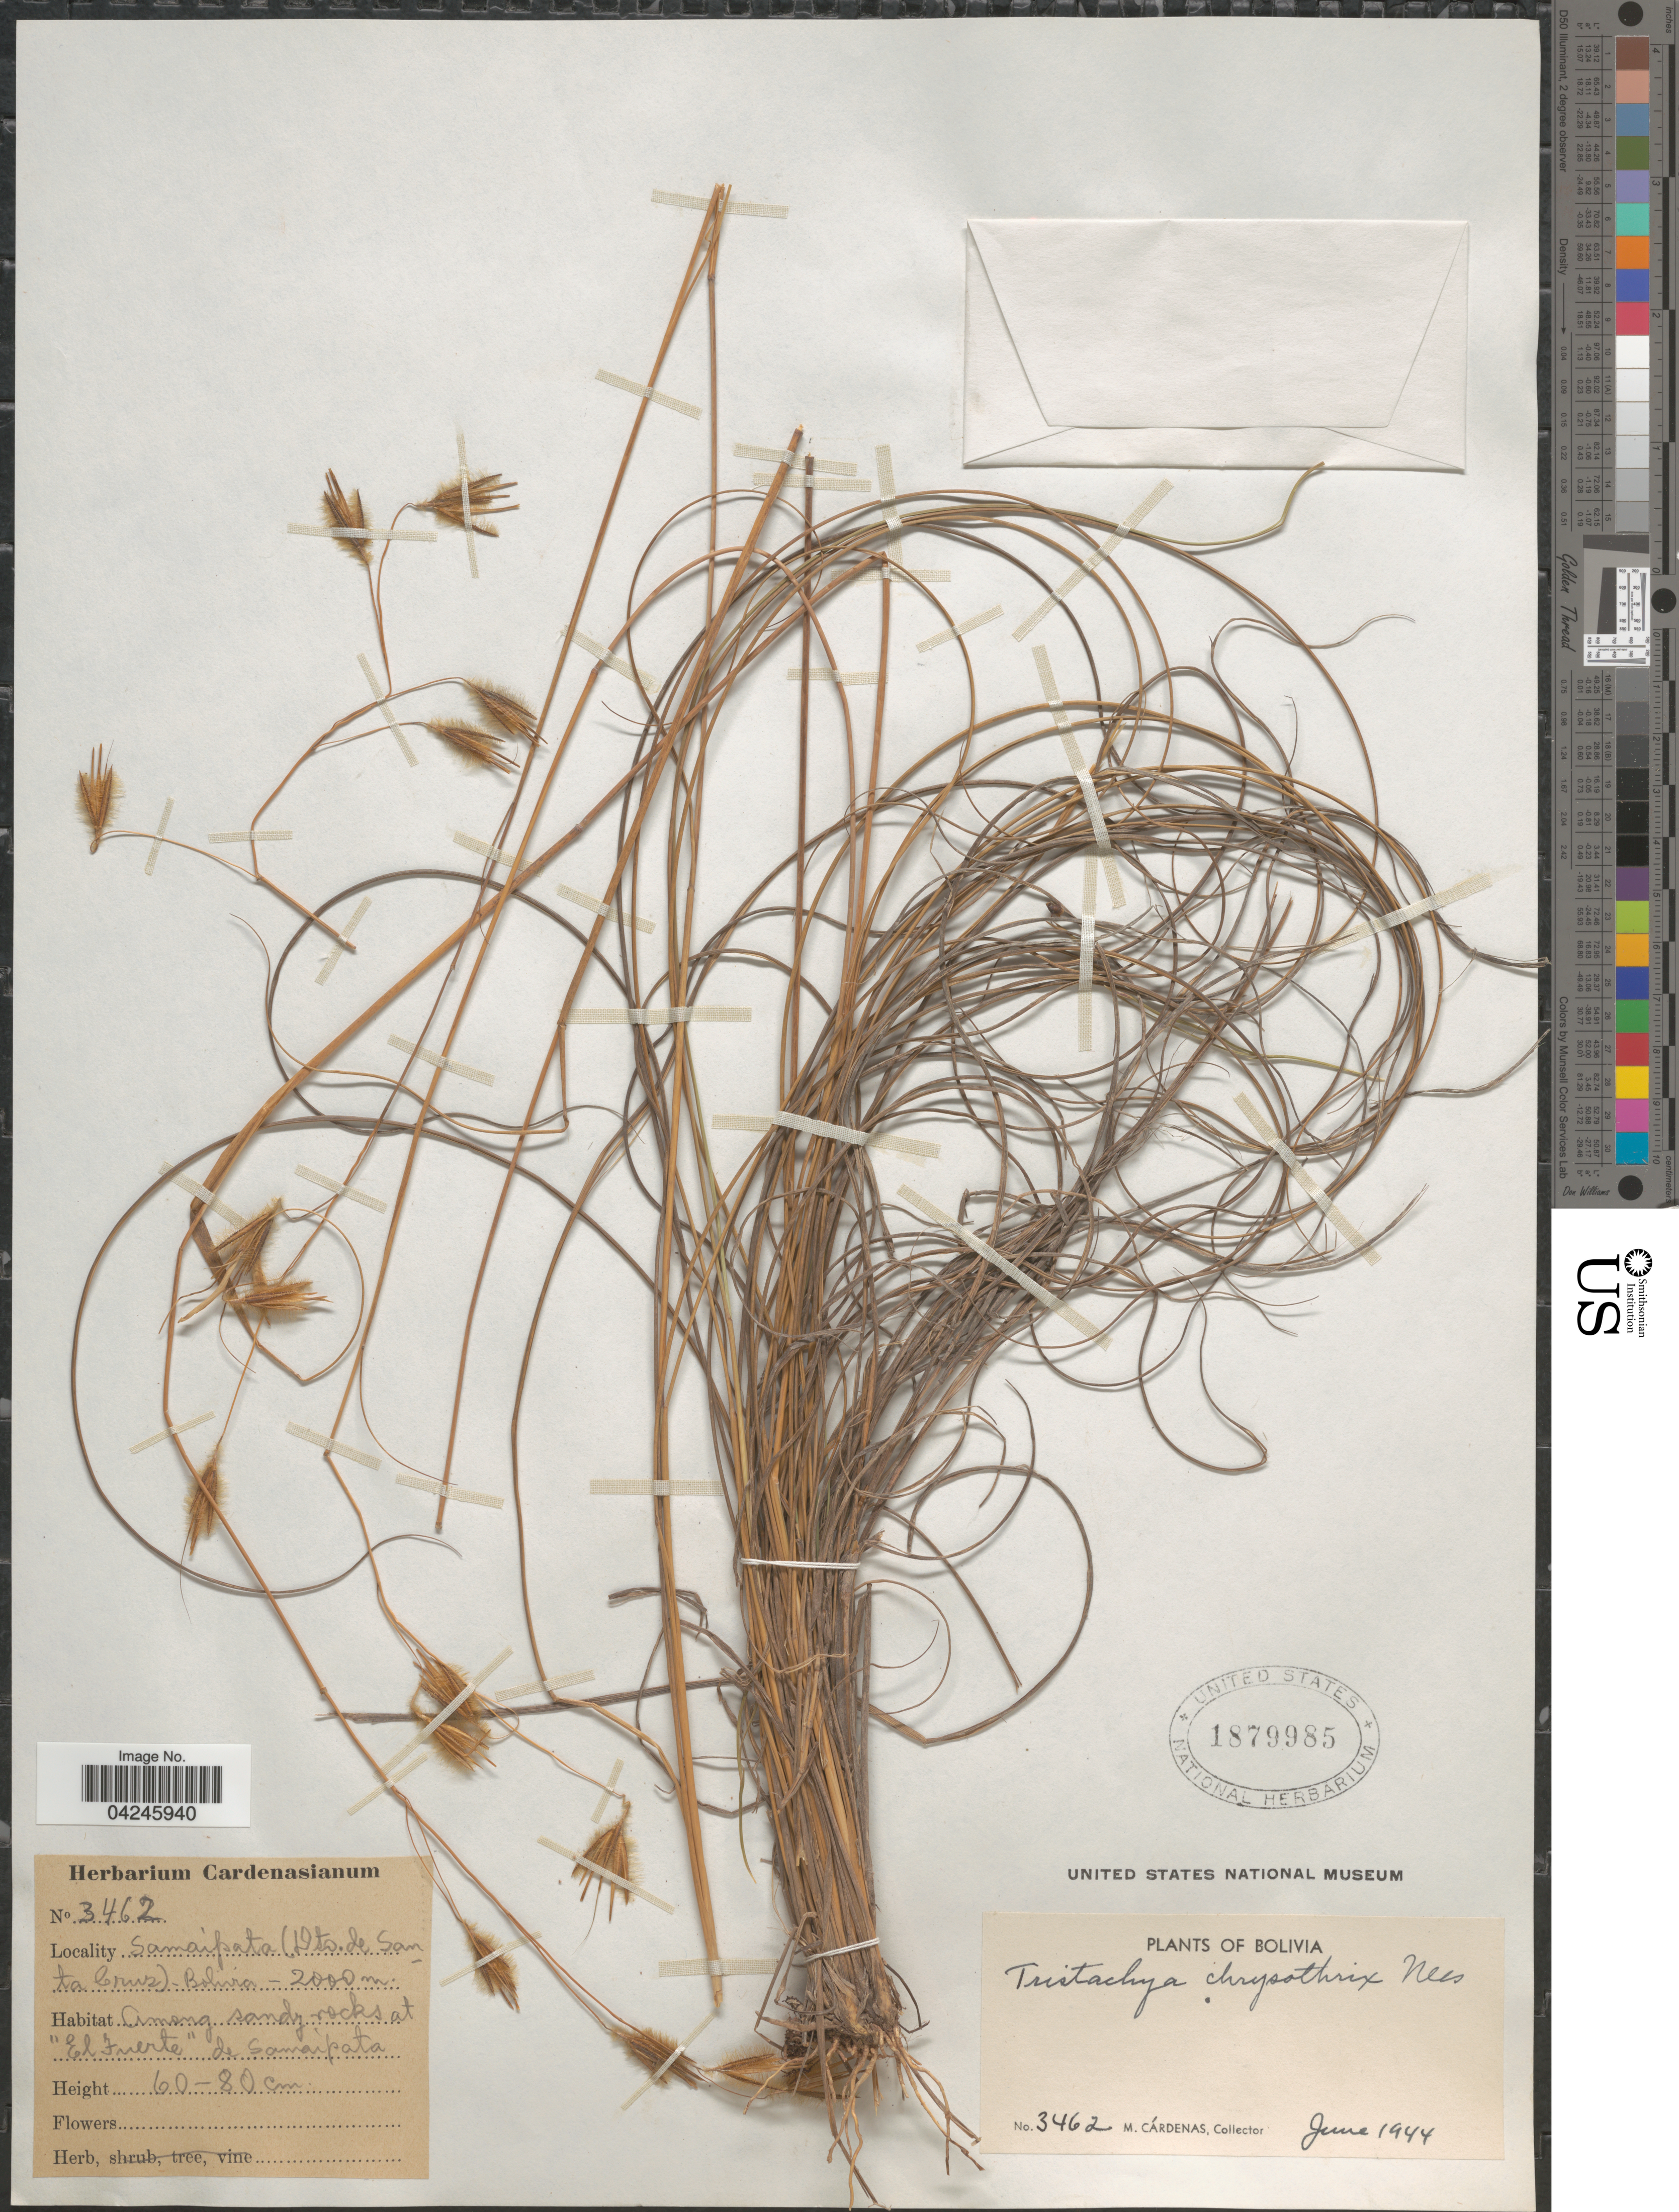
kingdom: Plantae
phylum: Tracheophyta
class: Liliopsida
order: Poales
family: Poaceae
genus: Loudetiopsis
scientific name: Loudetiopsis chrysothrix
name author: (Nees) Conert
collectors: M. Cárdenas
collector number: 3462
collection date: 1944-06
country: Bolivia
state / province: Santa Cruz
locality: Samaipata (Dto. de Santa Cruz). Among sandy rocks at "El Fuerte" de Somaipata.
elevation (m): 2000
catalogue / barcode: US 1879985